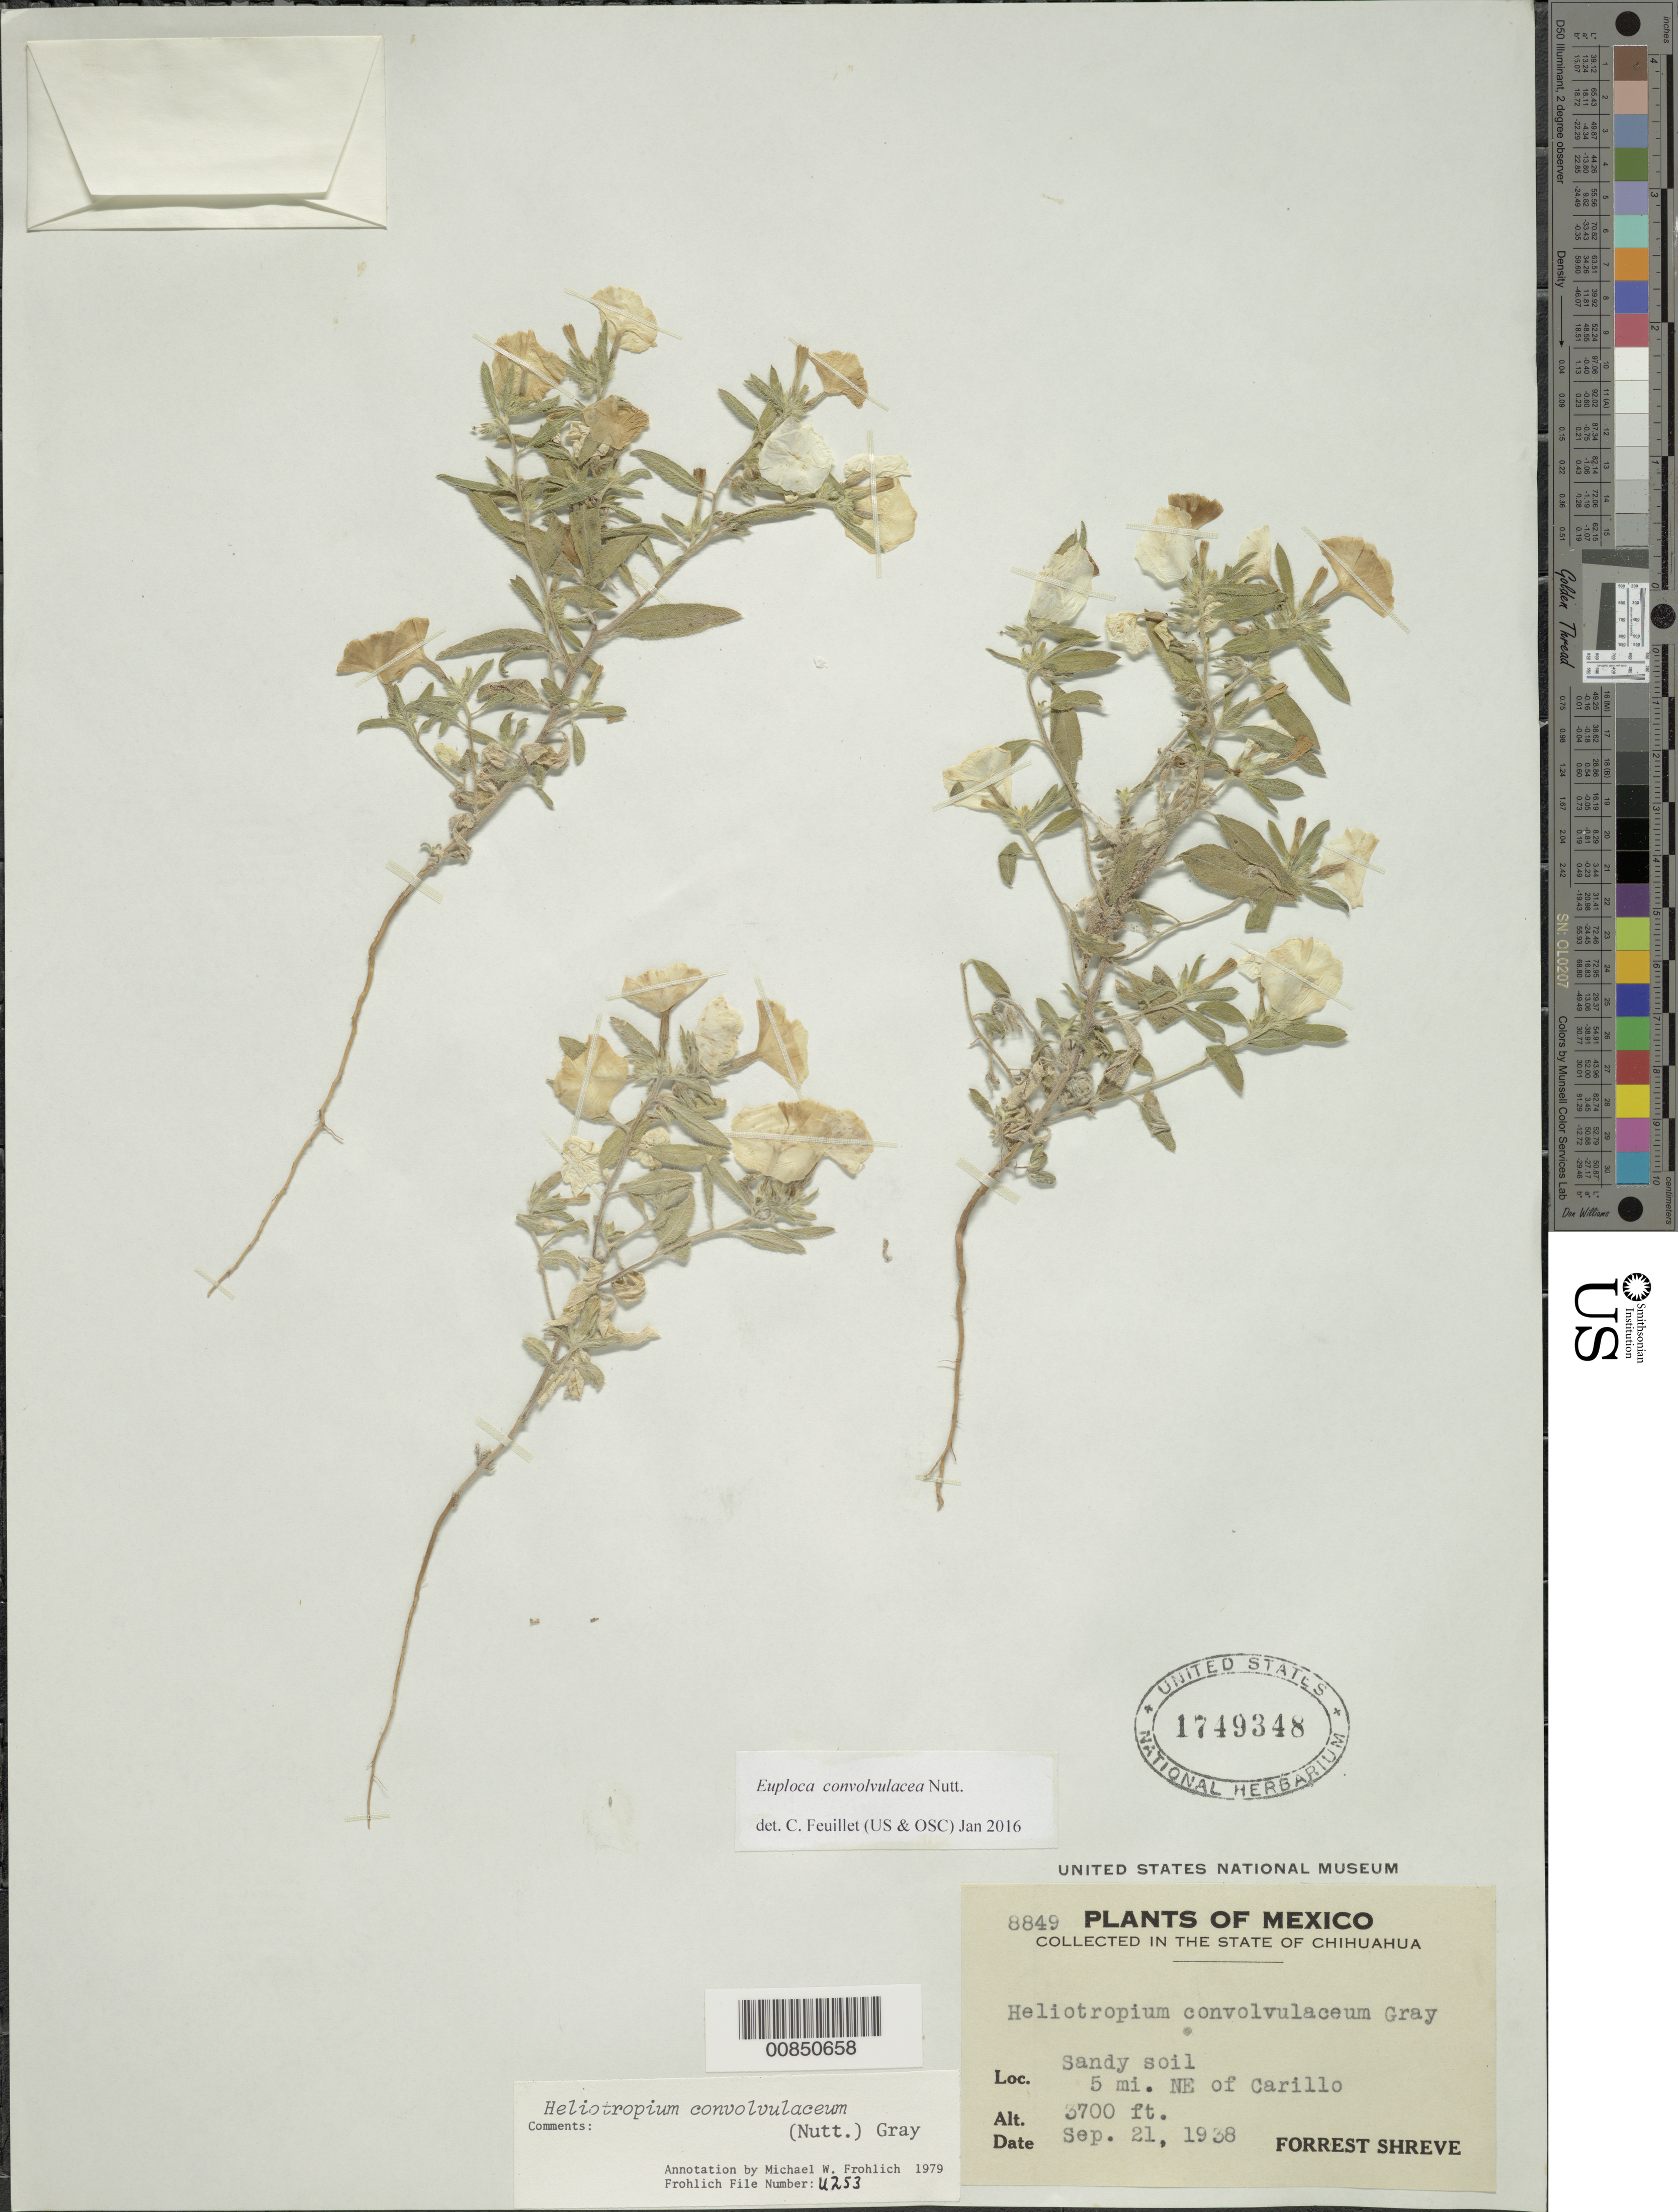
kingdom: Plantae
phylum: Tracheophyta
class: Magnoliopsida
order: Boraginales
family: Heliotropiaceae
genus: Euploca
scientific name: Euploca convolvulacea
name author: Nutt.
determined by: Feuillet, C.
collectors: F. Shreve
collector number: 8849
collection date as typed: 21 Sep 1938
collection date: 1938-09-21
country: Mexico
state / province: Chihuahua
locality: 5 mi. NE of Carrillo.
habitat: Sandy soil.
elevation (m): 1128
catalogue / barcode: US 1749348